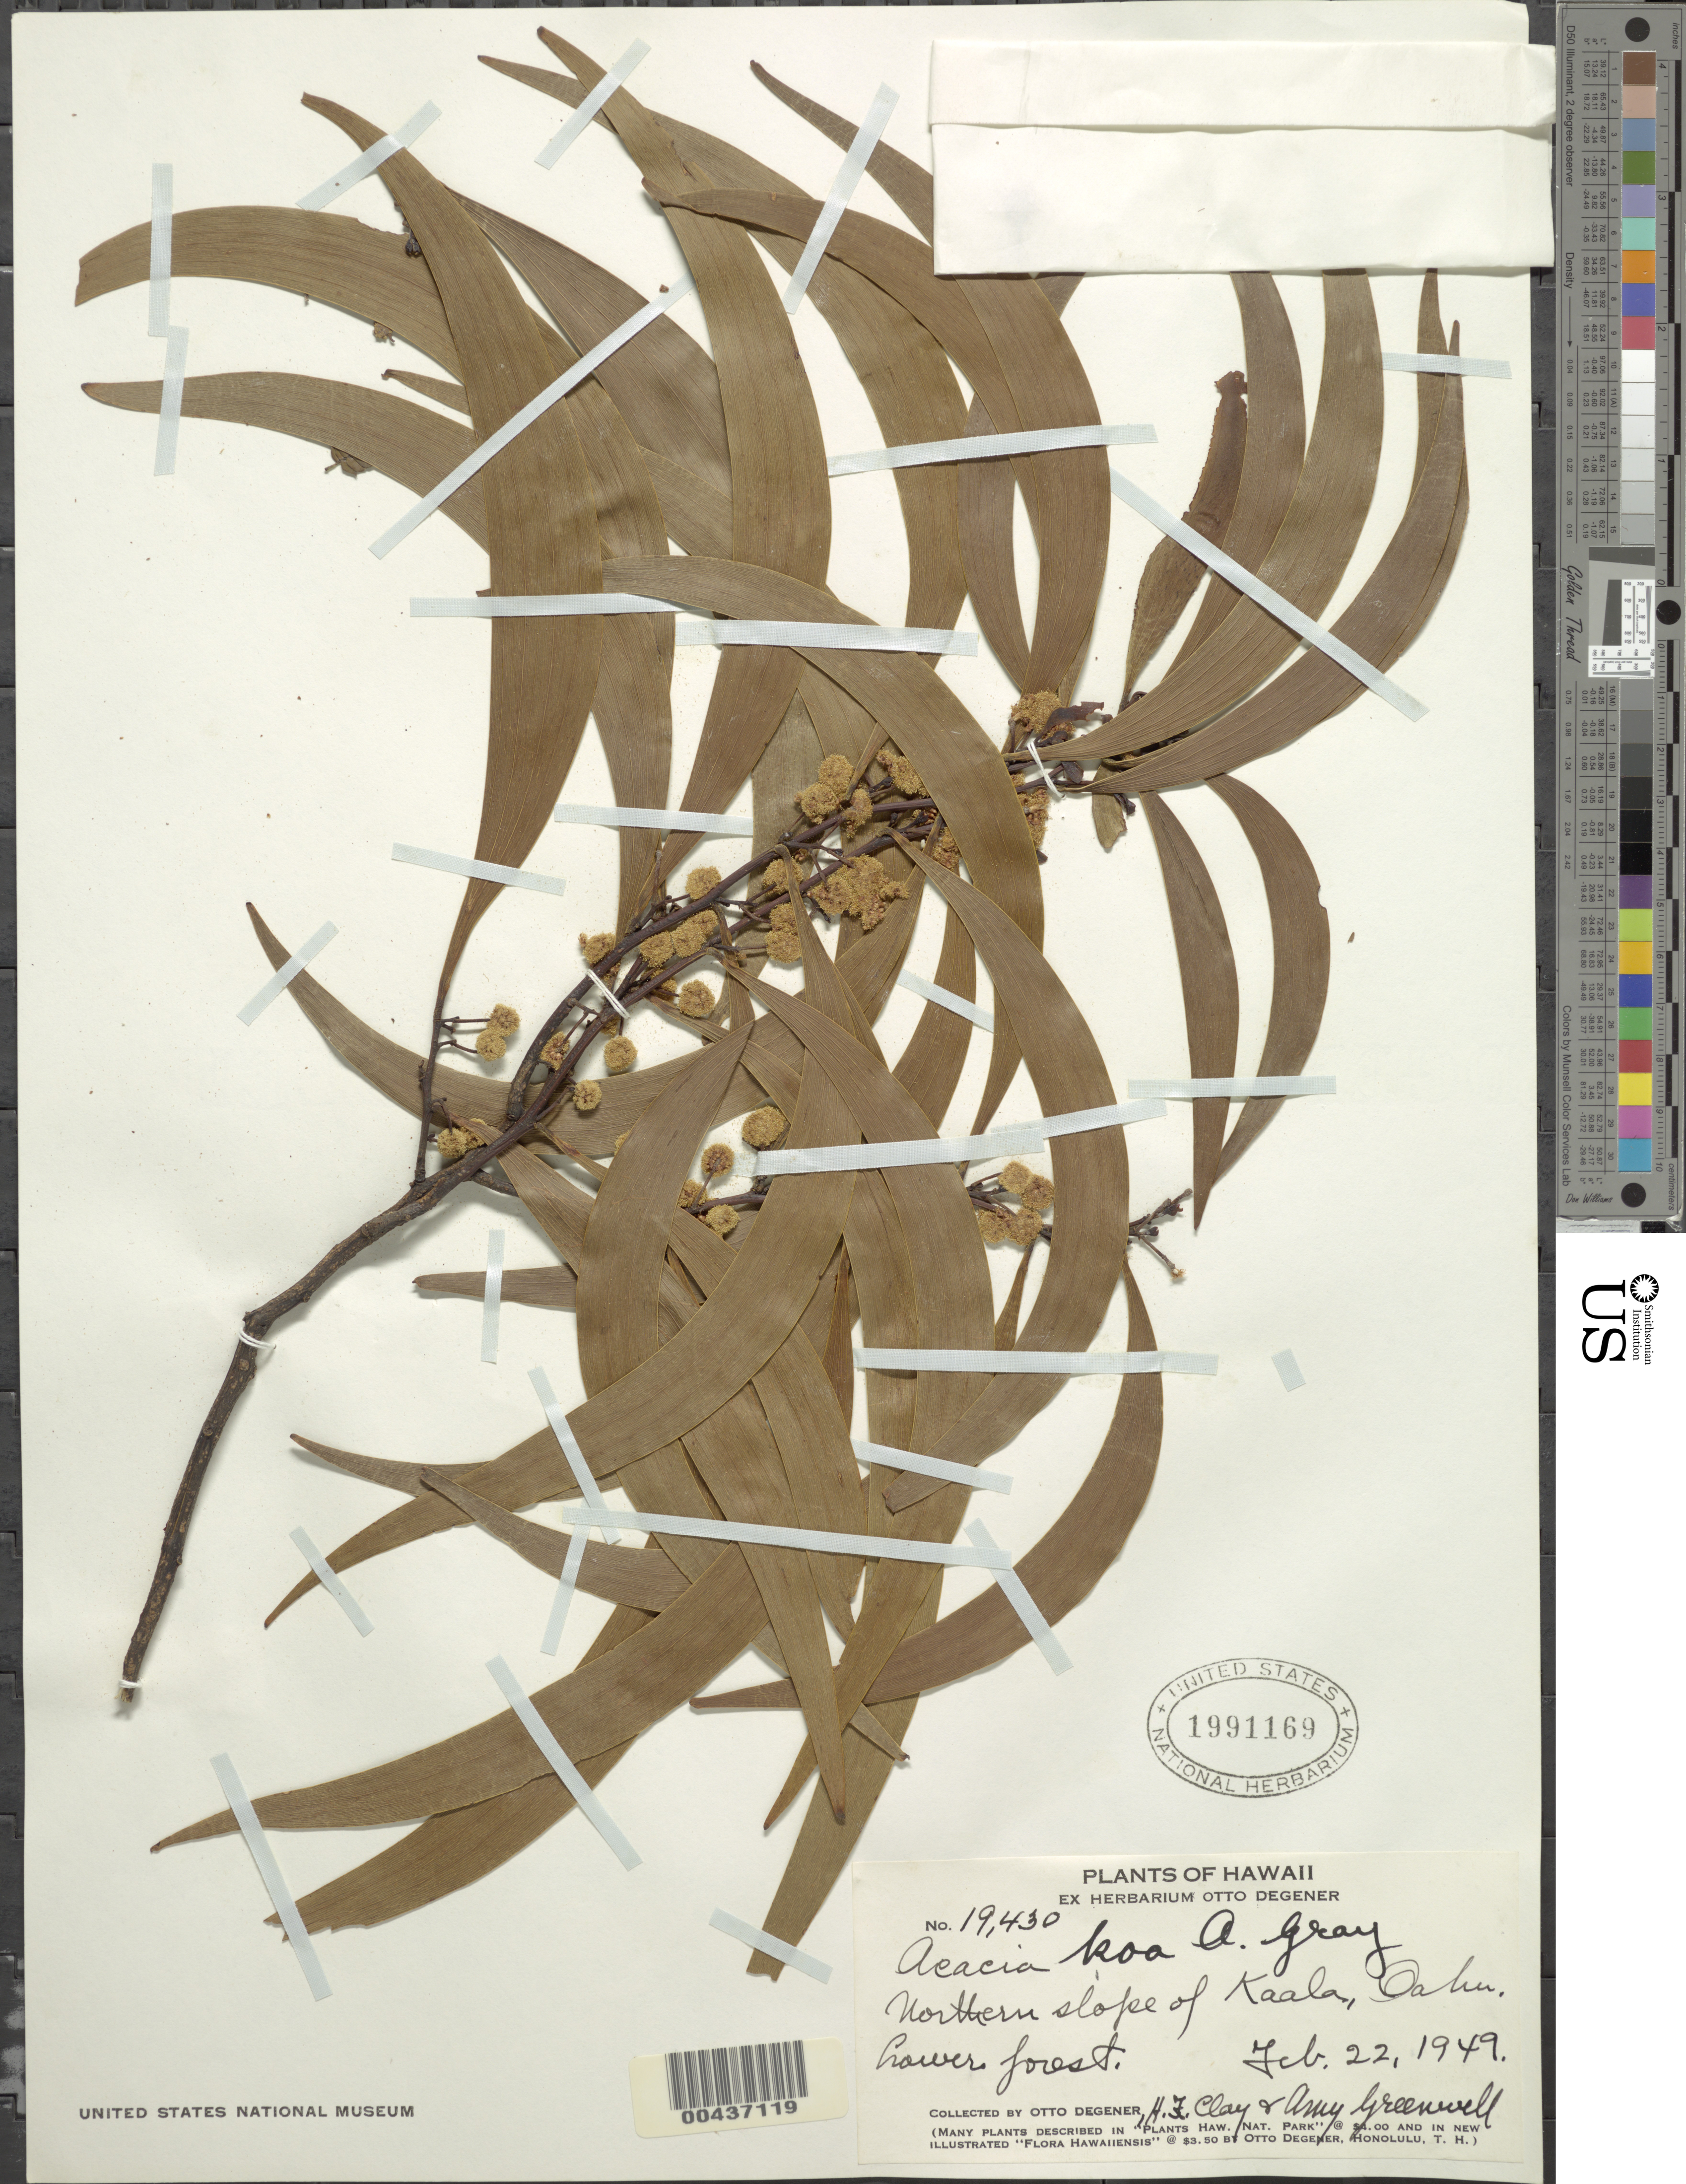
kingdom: Plantae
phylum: Tracheophyta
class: Magnoliopsida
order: Fabales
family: Fabaceae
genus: Acacia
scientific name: Acacia koa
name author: A. Gray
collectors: O. Degener, H. Clay & A. B. Greenwell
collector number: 19430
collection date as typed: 22 Feb 1949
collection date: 1949-02-22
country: United States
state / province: Hawaii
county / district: Honolulu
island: Oahu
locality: Northern slope of Kaala, Oahu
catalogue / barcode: US 1991169